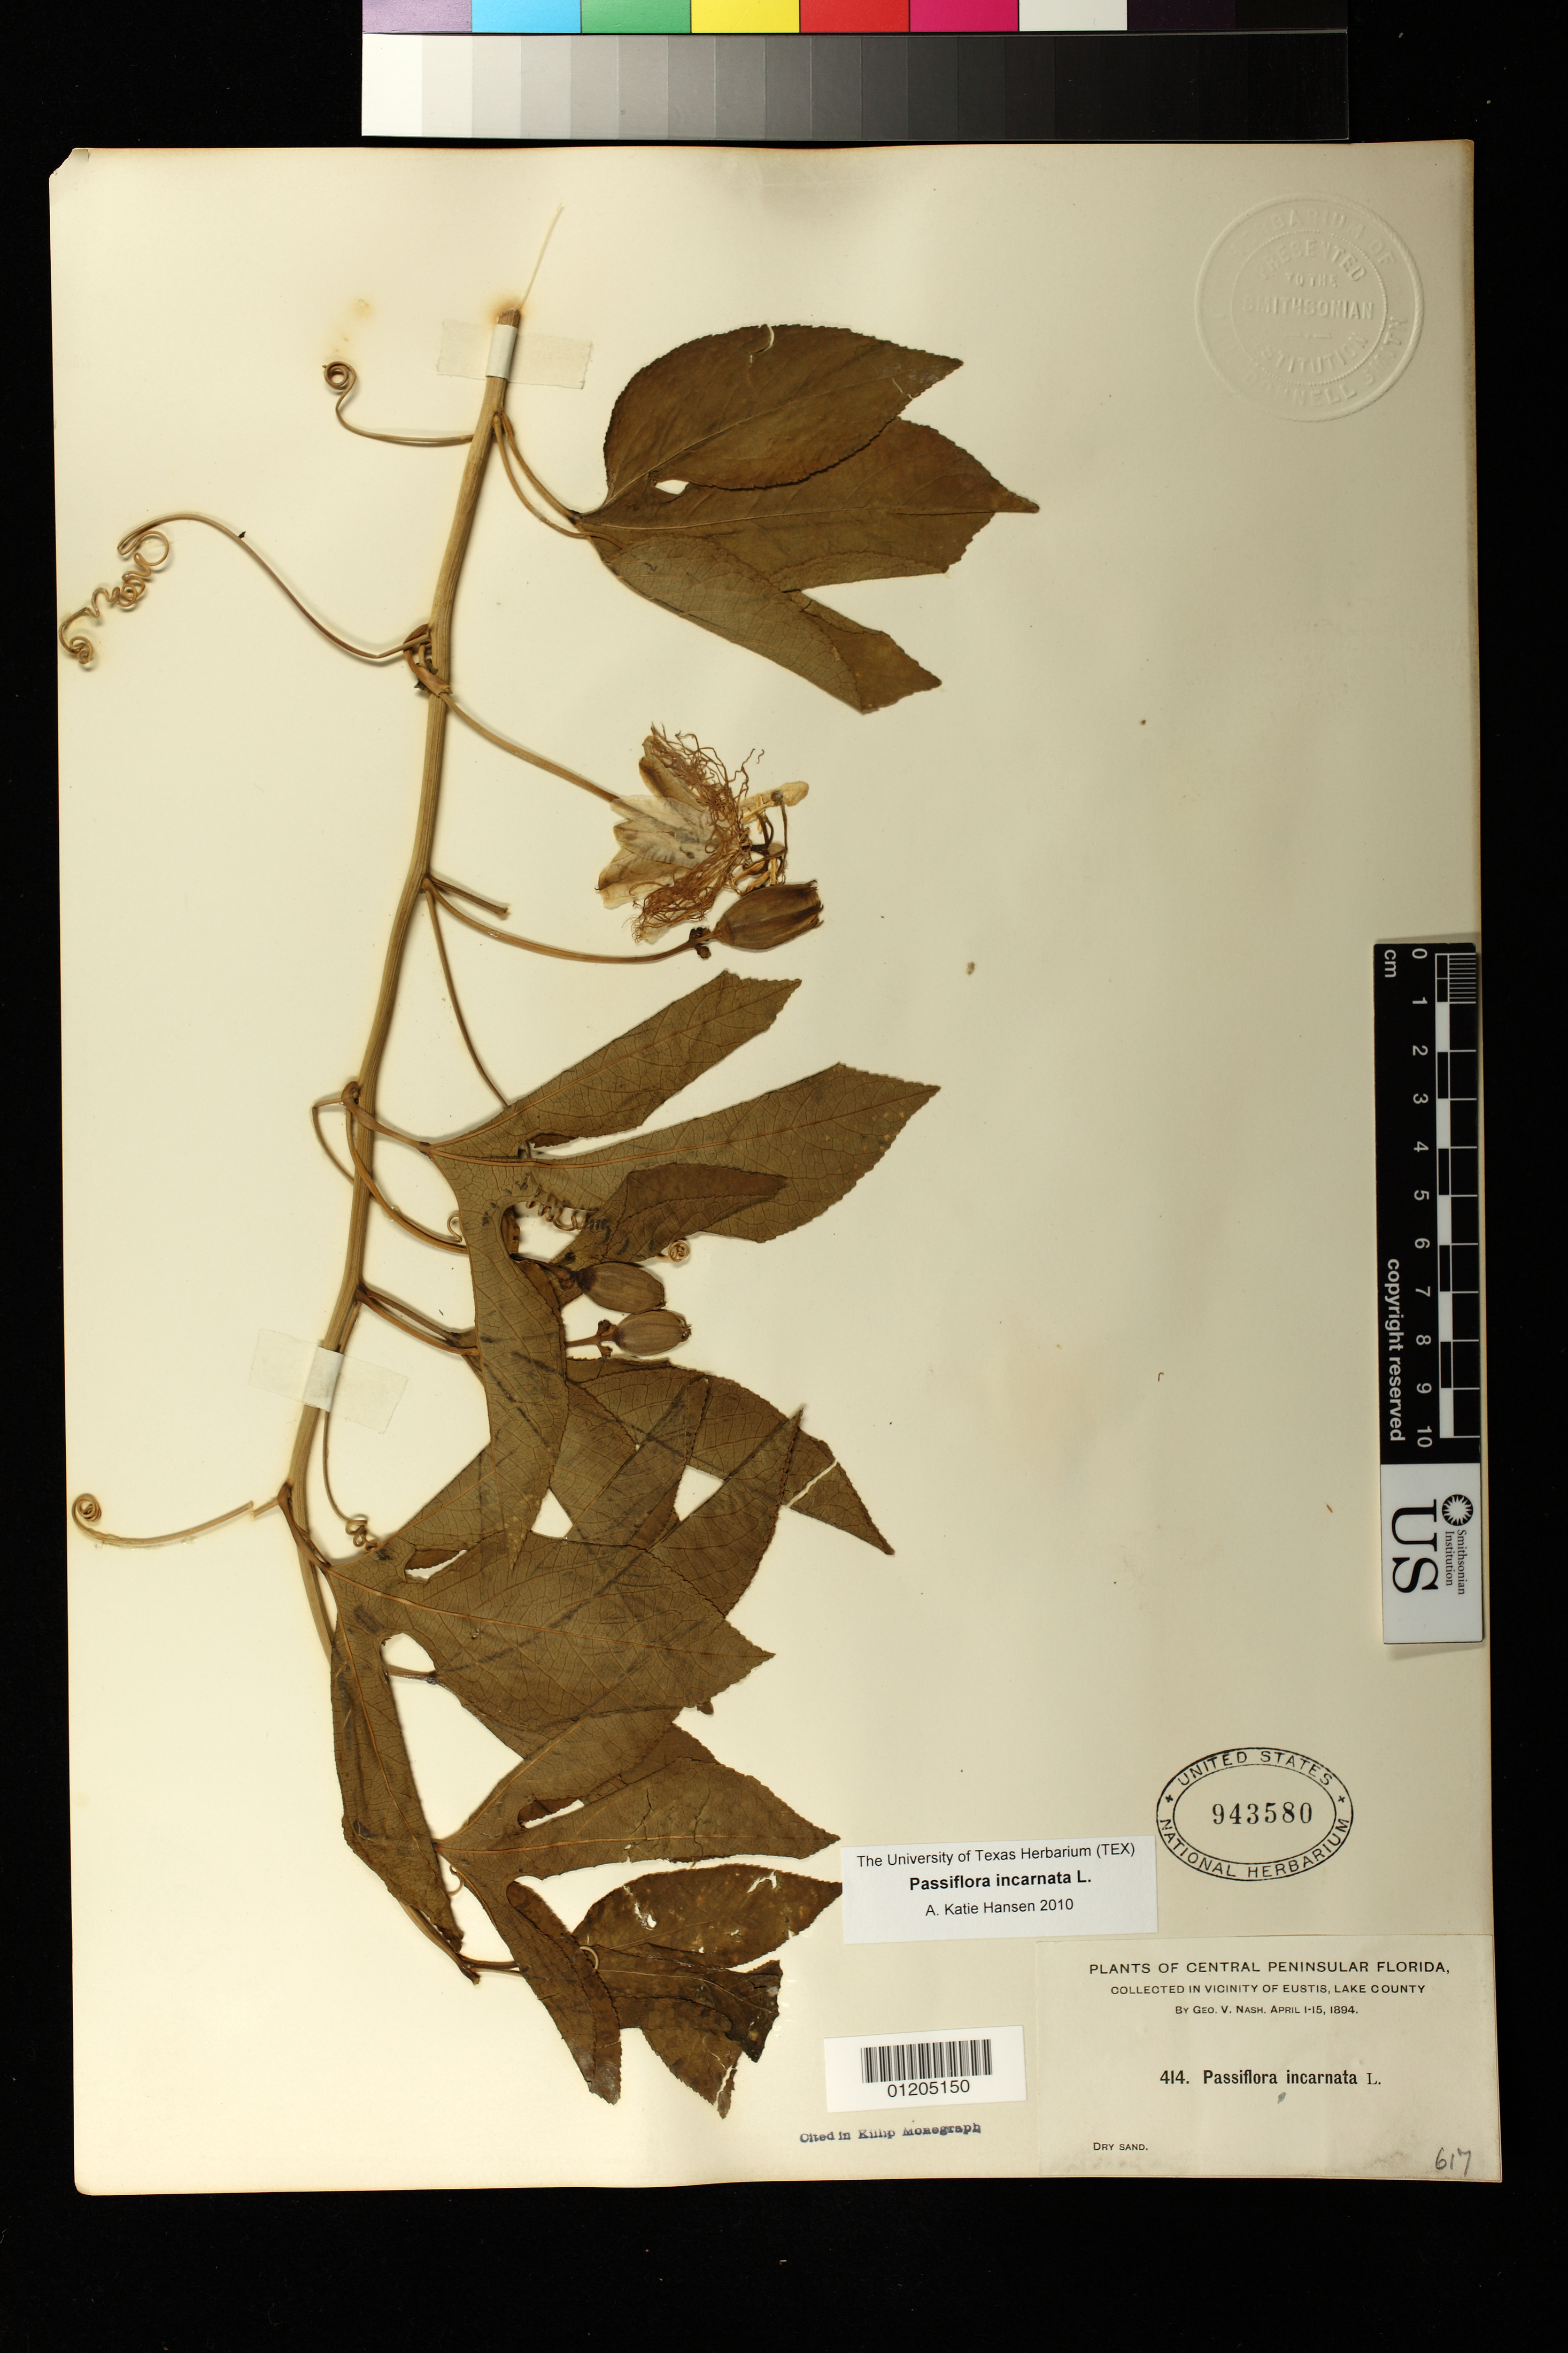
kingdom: Plantae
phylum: Tracheophyta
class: Magnoliopsida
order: Malpighiales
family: Passifloraceae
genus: Passiflora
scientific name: Passiflora incarnata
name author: L.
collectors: G. V. Nash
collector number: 414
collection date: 1894-04-01/1894-04-15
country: United States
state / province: Florida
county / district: Lake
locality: vicinity of Eustis,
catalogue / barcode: US 943580